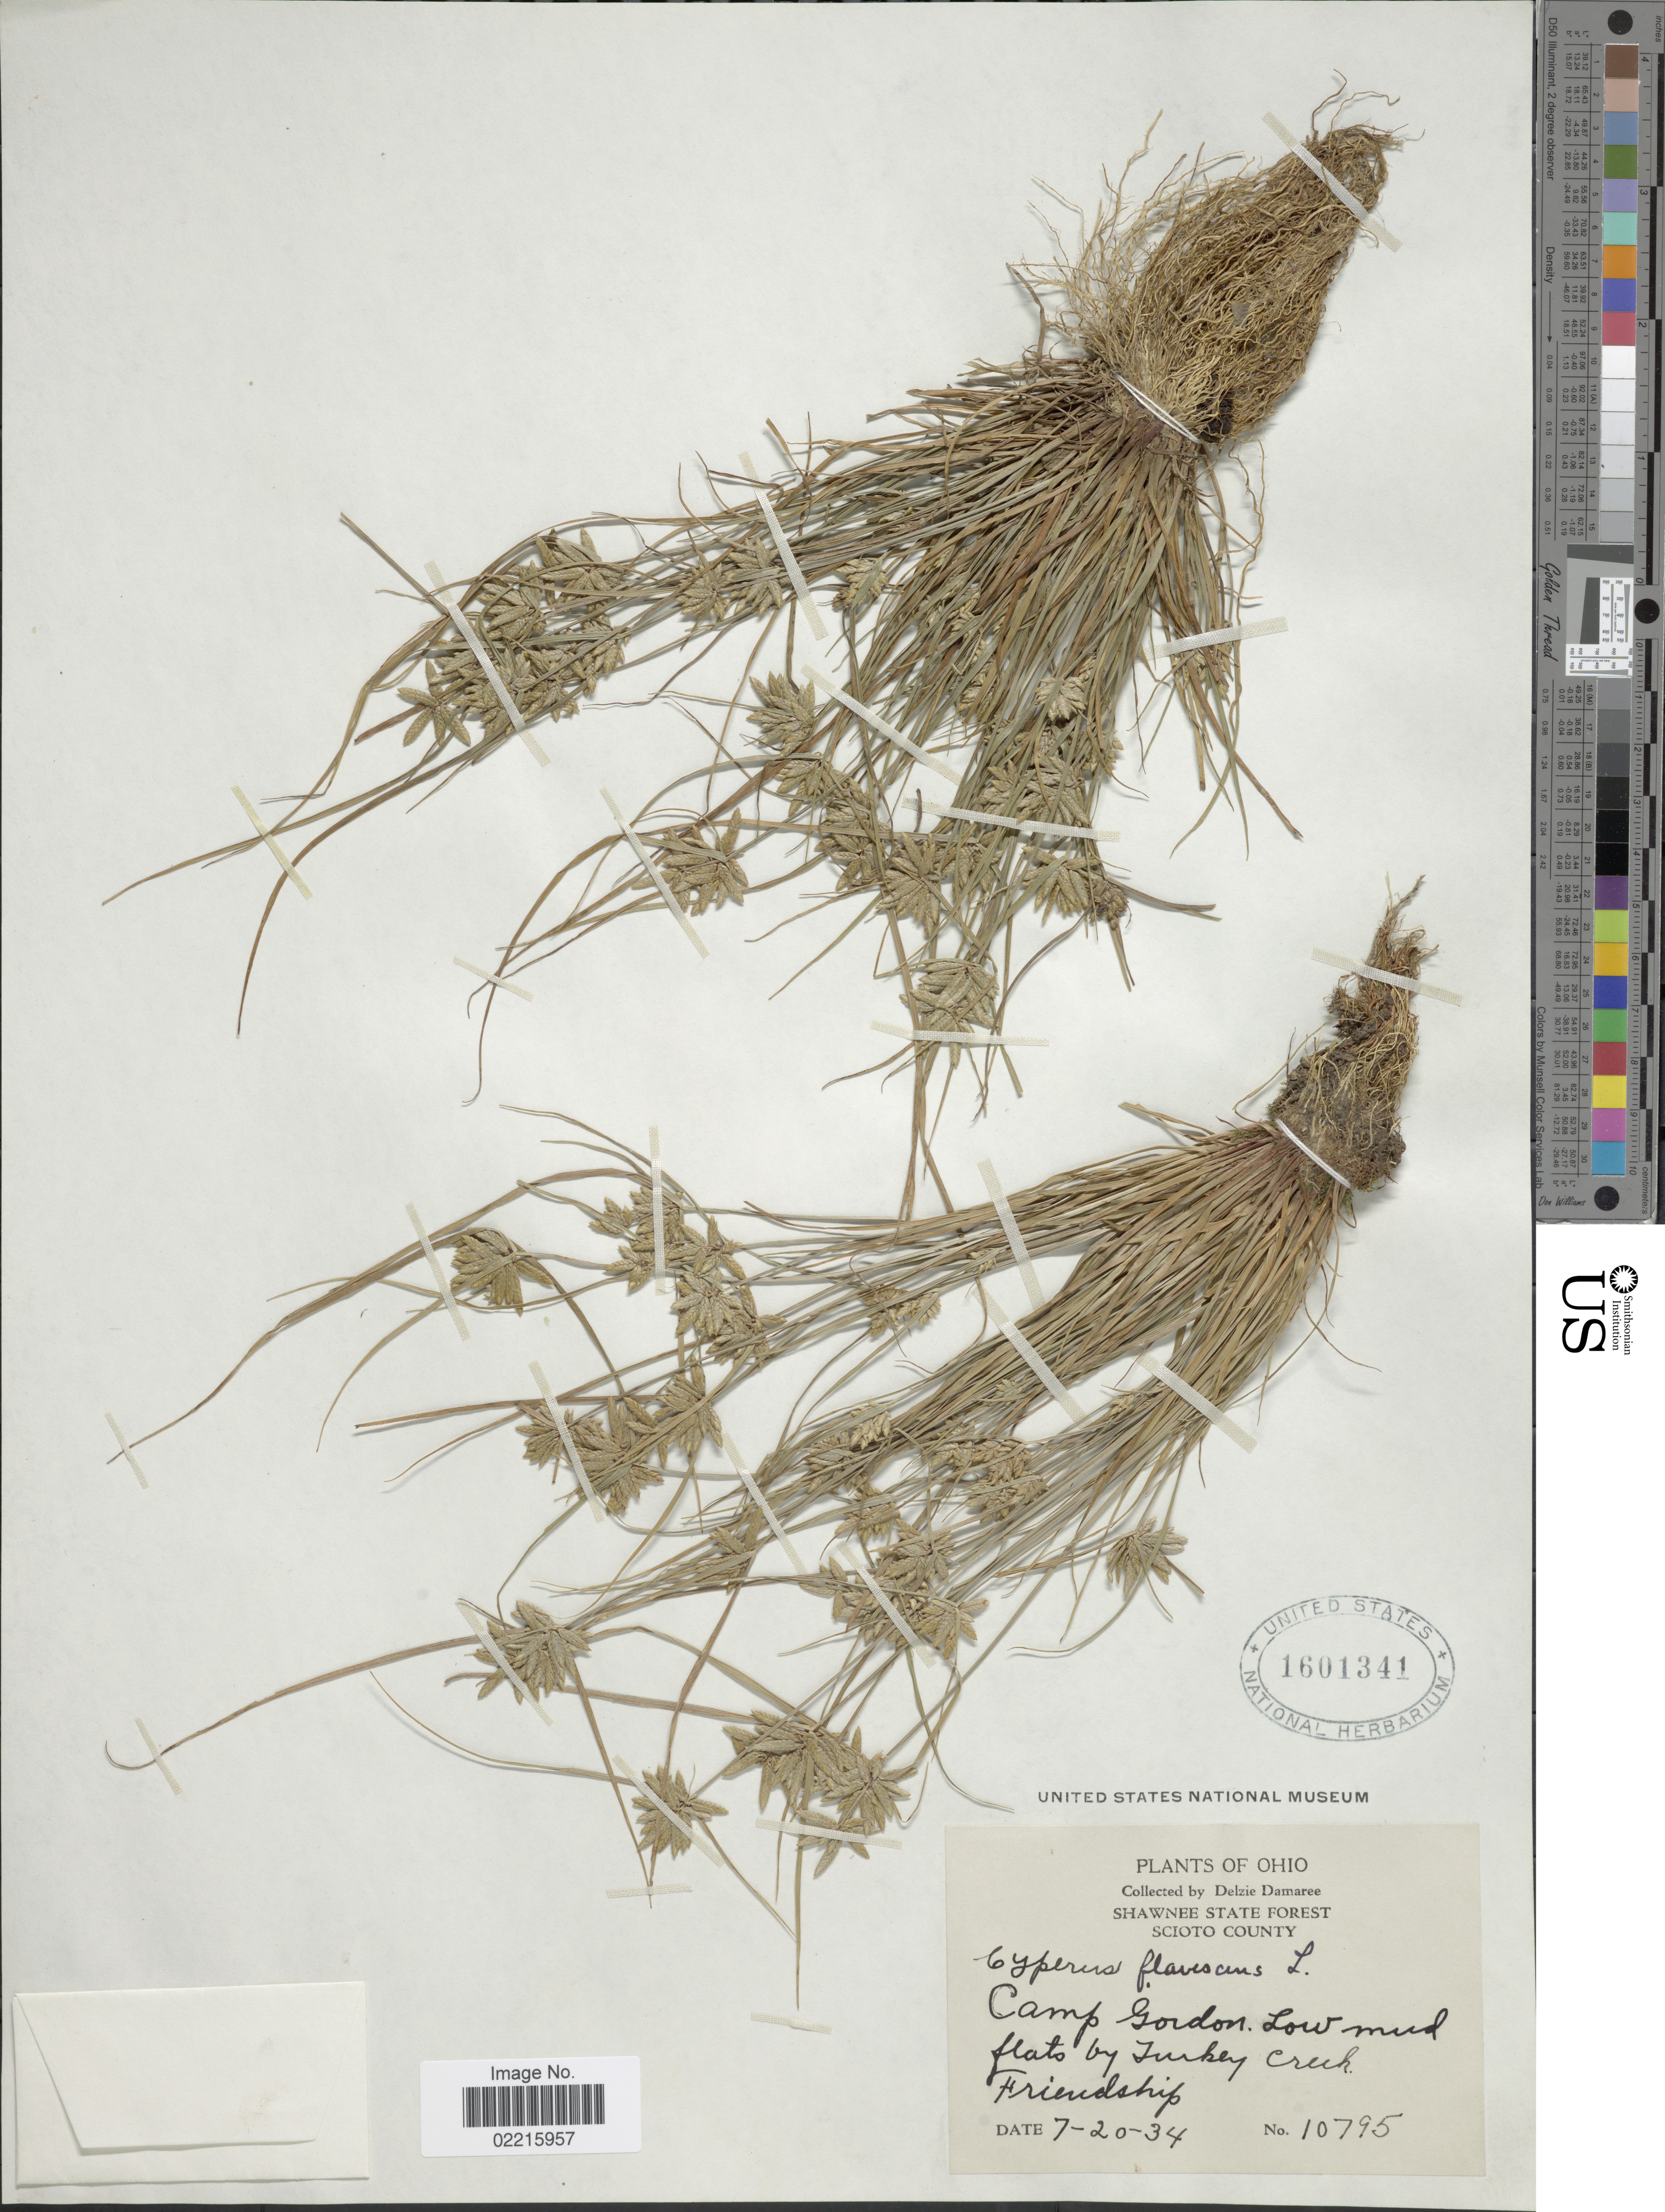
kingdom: Plantae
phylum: Tracheophyta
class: Liliopsida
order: Poales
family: Cyperaceae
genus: Cyperus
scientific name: Cyperus flavescens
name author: L.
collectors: D. Demaree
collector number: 10795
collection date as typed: Transcribed d/m/y: 20/7/34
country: United States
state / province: Ohio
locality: Shawnee State Forest. Scioto County. Camp Gordon. Low mud flats by Turkey Creek. Friendship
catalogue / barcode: US 1601341